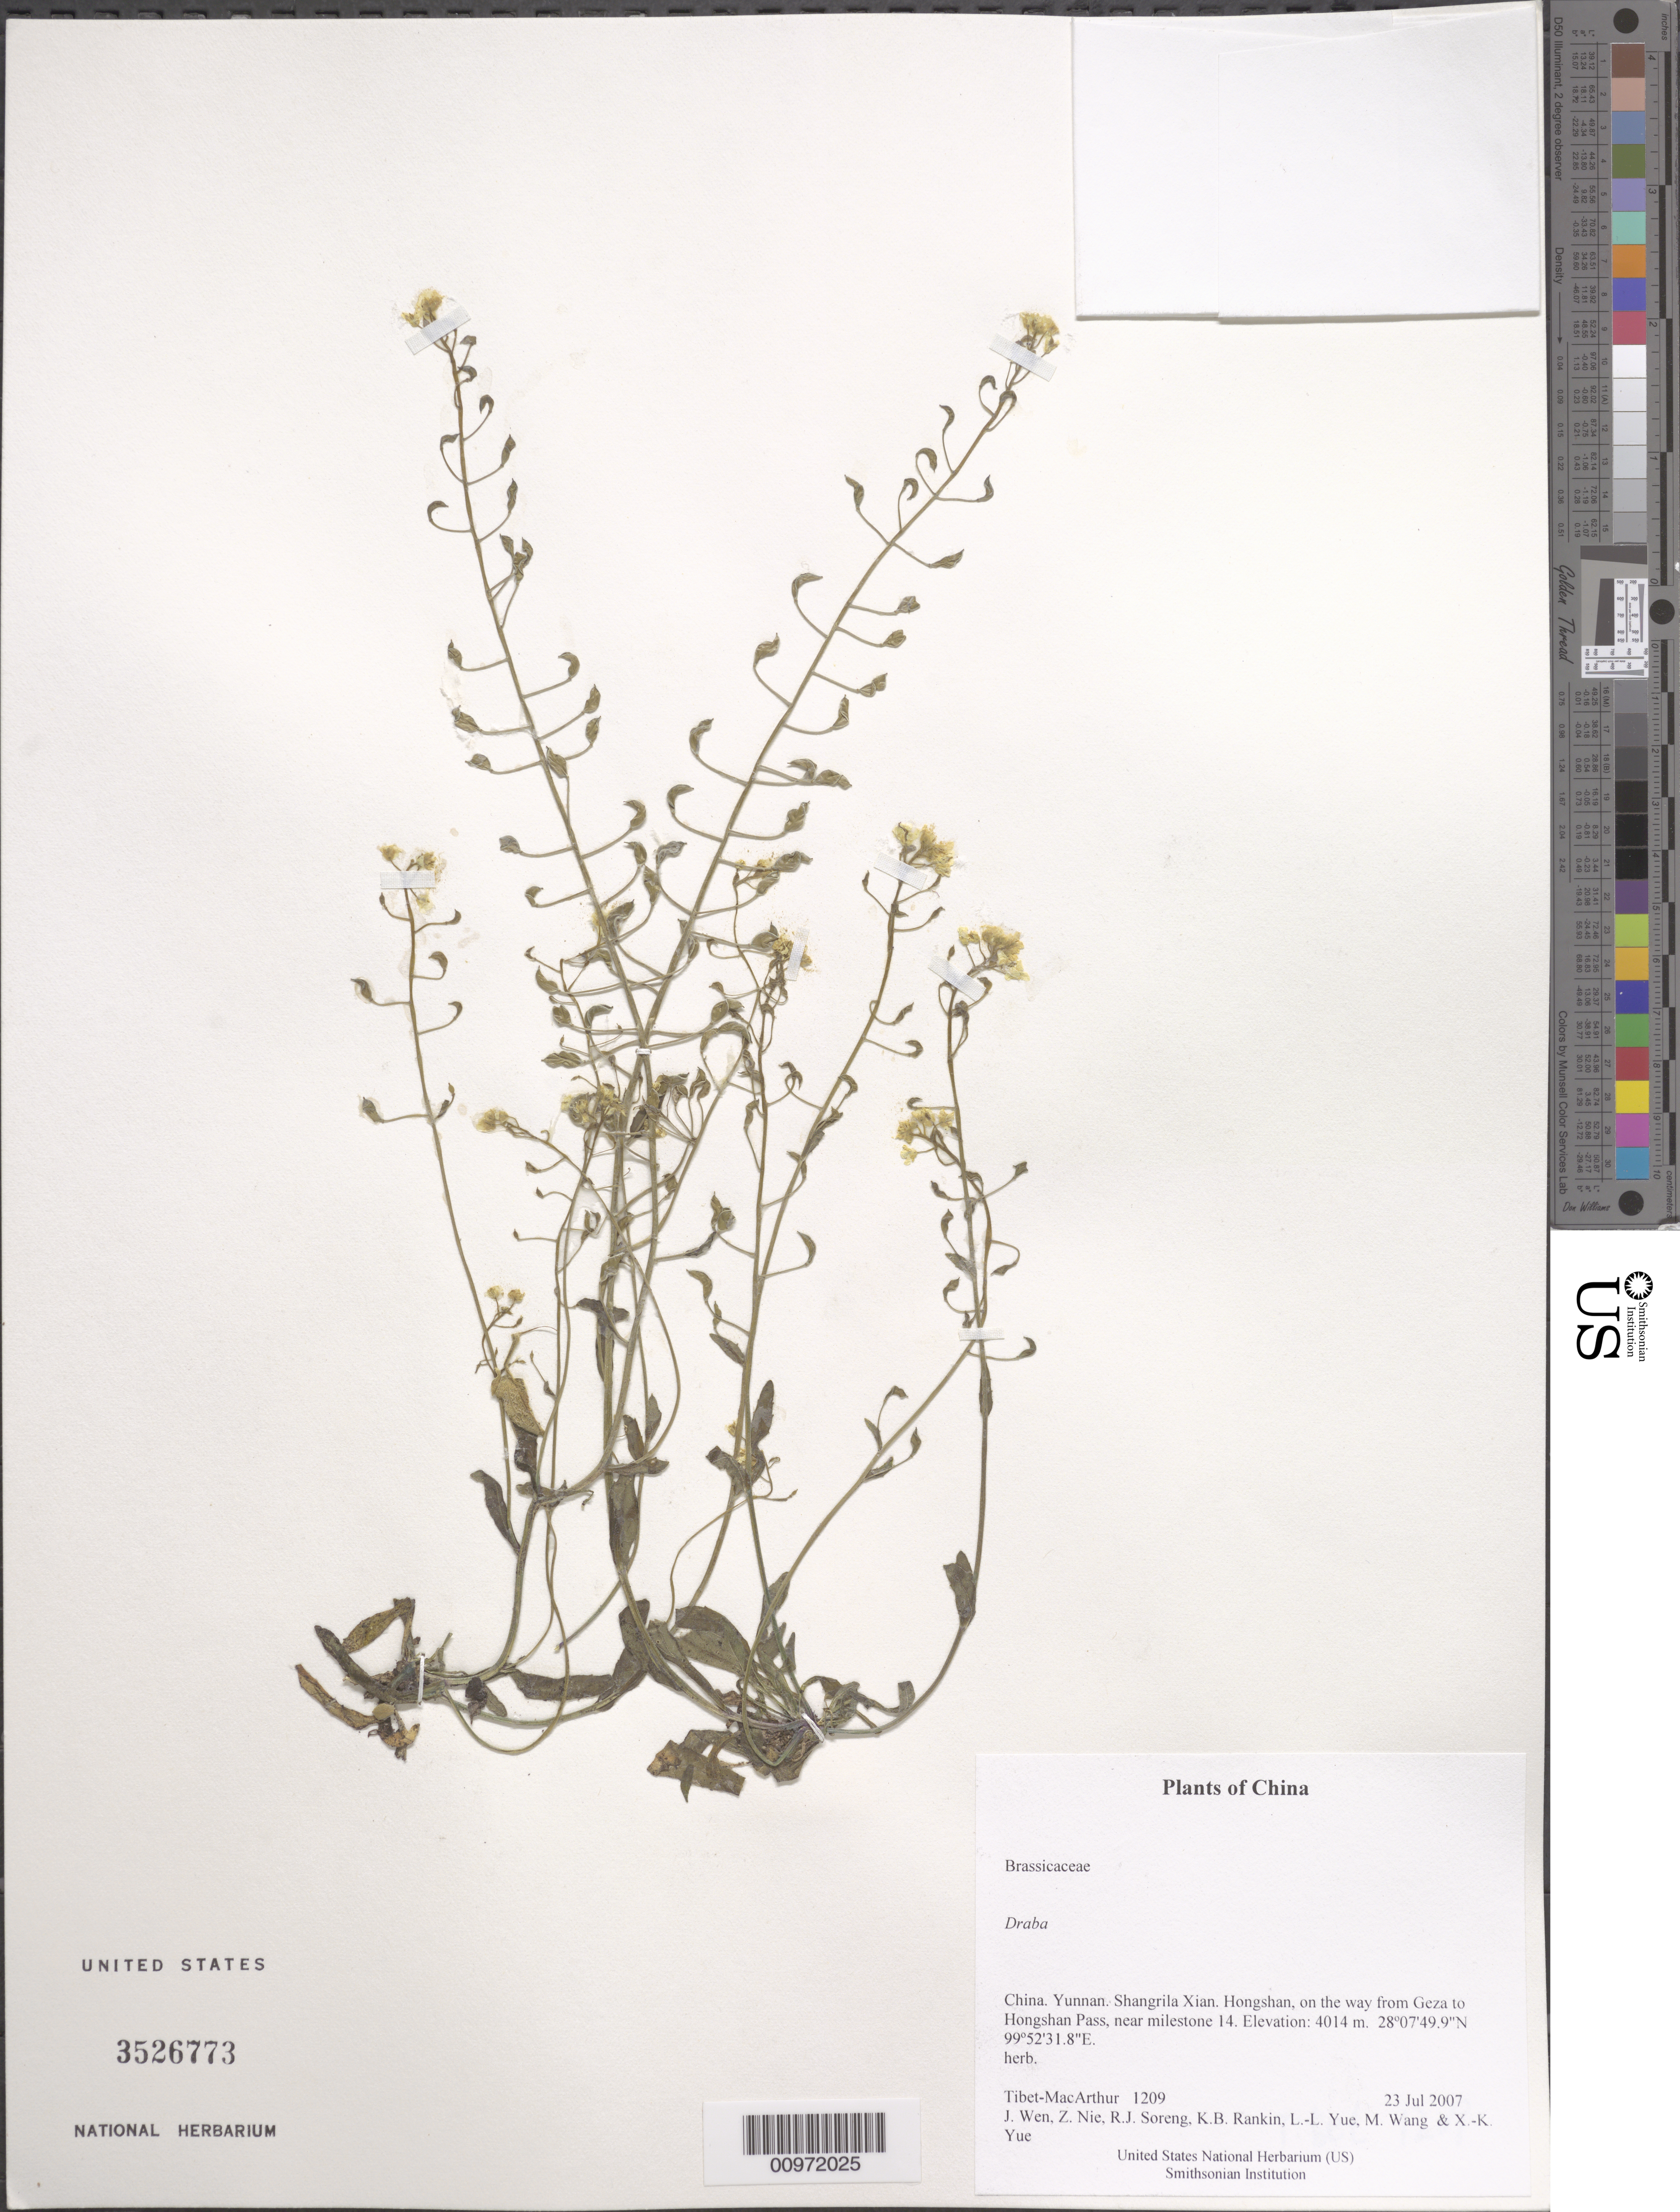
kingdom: Plantae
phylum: Tracheophyta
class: Magnoliopsida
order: Brassicales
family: Brassicaceae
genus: Draba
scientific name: Draba sp.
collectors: Tibet-MacArthur, J. Wen, Z. Nie, R. J. Soreng, K. Rankin, L. Yue, M. Wang & X. Yue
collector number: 1209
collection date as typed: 23 Jul 2007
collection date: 2007-07-23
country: China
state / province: Yunnan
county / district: Shangrila Xian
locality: Hongshan, on the way from Geza to Hongshan Pass, near milestone 14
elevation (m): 4014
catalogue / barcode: US 3526773